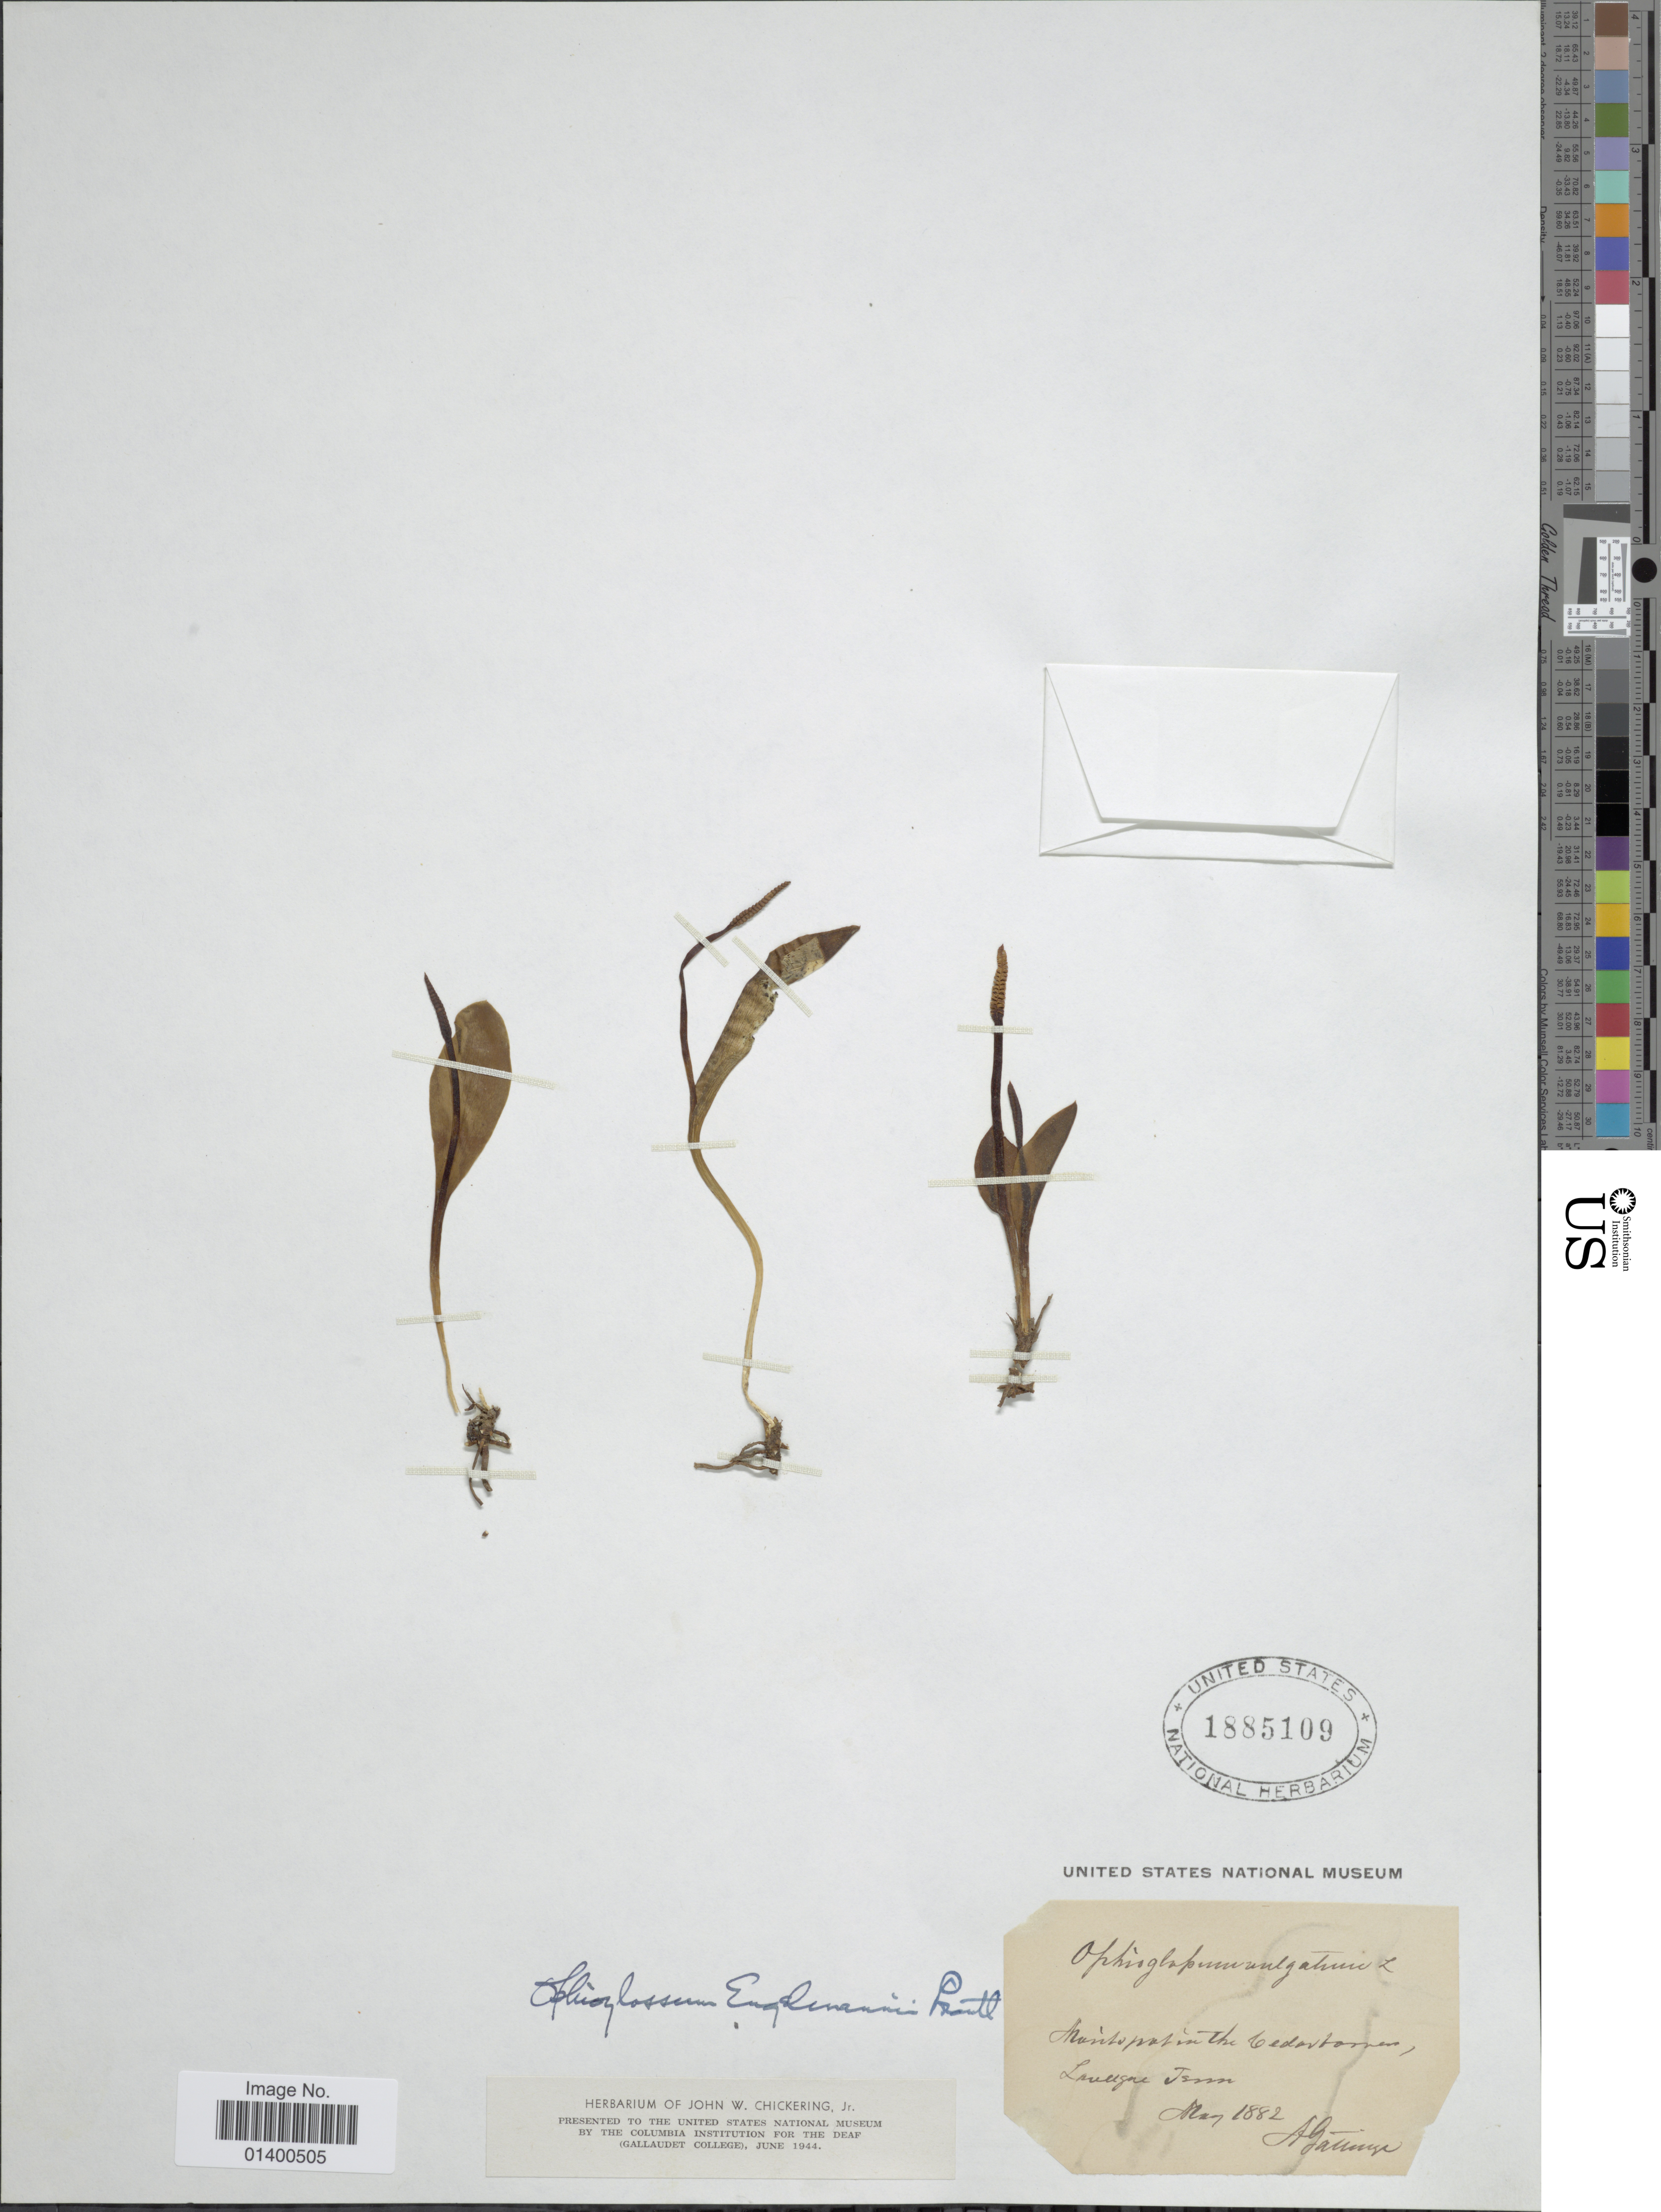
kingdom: Plantae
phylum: Tracheophyta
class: Polypodiopsida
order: Ophioglossales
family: Ophioglossaceae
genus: Ophioglossum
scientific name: Ophioglossum engelmannii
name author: Prantl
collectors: A. Gattinger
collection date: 1882-05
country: United States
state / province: Tennessee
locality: Moist spot in the cedar barren, Lavergne.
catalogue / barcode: US 1885109